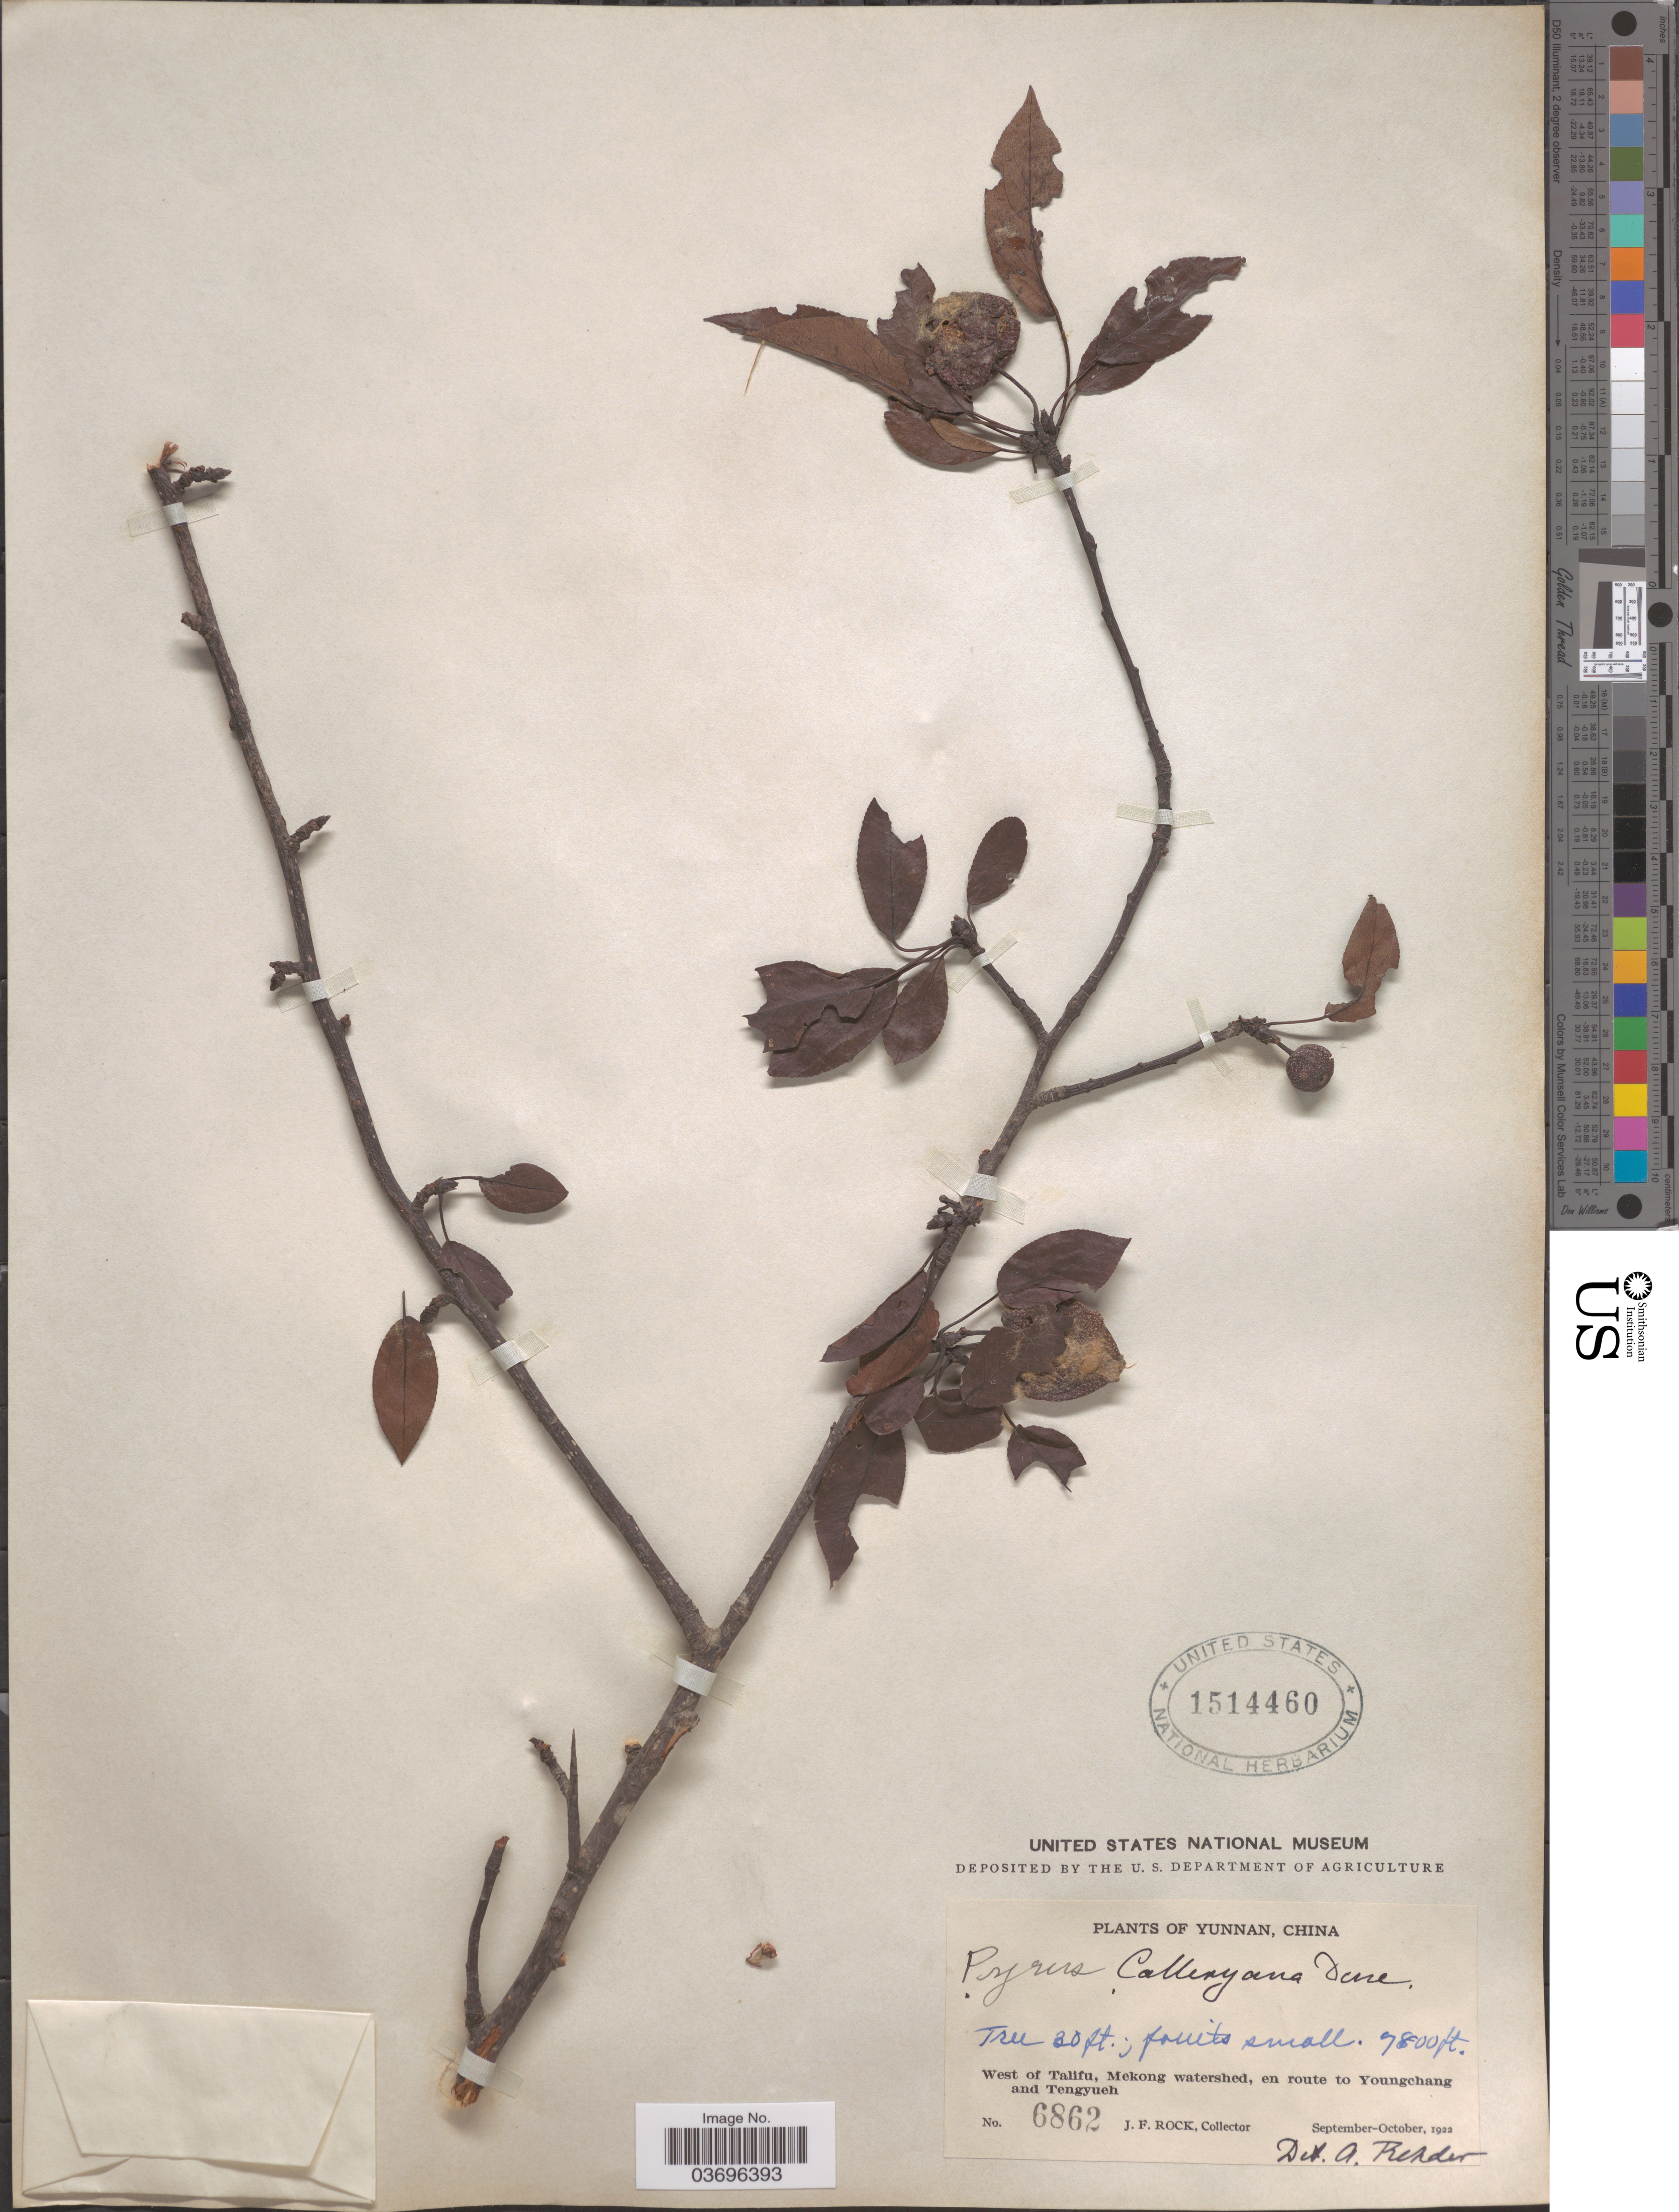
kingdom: Plantae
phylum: Tracheophyta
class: Magnoliopsida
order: Rosales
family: Rosaceae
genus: Pyrus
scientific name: Pyrus calleryana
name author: Decne.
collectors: J. Rock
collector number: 6862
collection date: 1922-09/1922-10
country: China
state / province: Yunnan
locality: West of Talifu, Mekong watershed, en route to Youngchang and Tengyueh.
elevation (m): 2377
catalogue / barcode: US 1514460